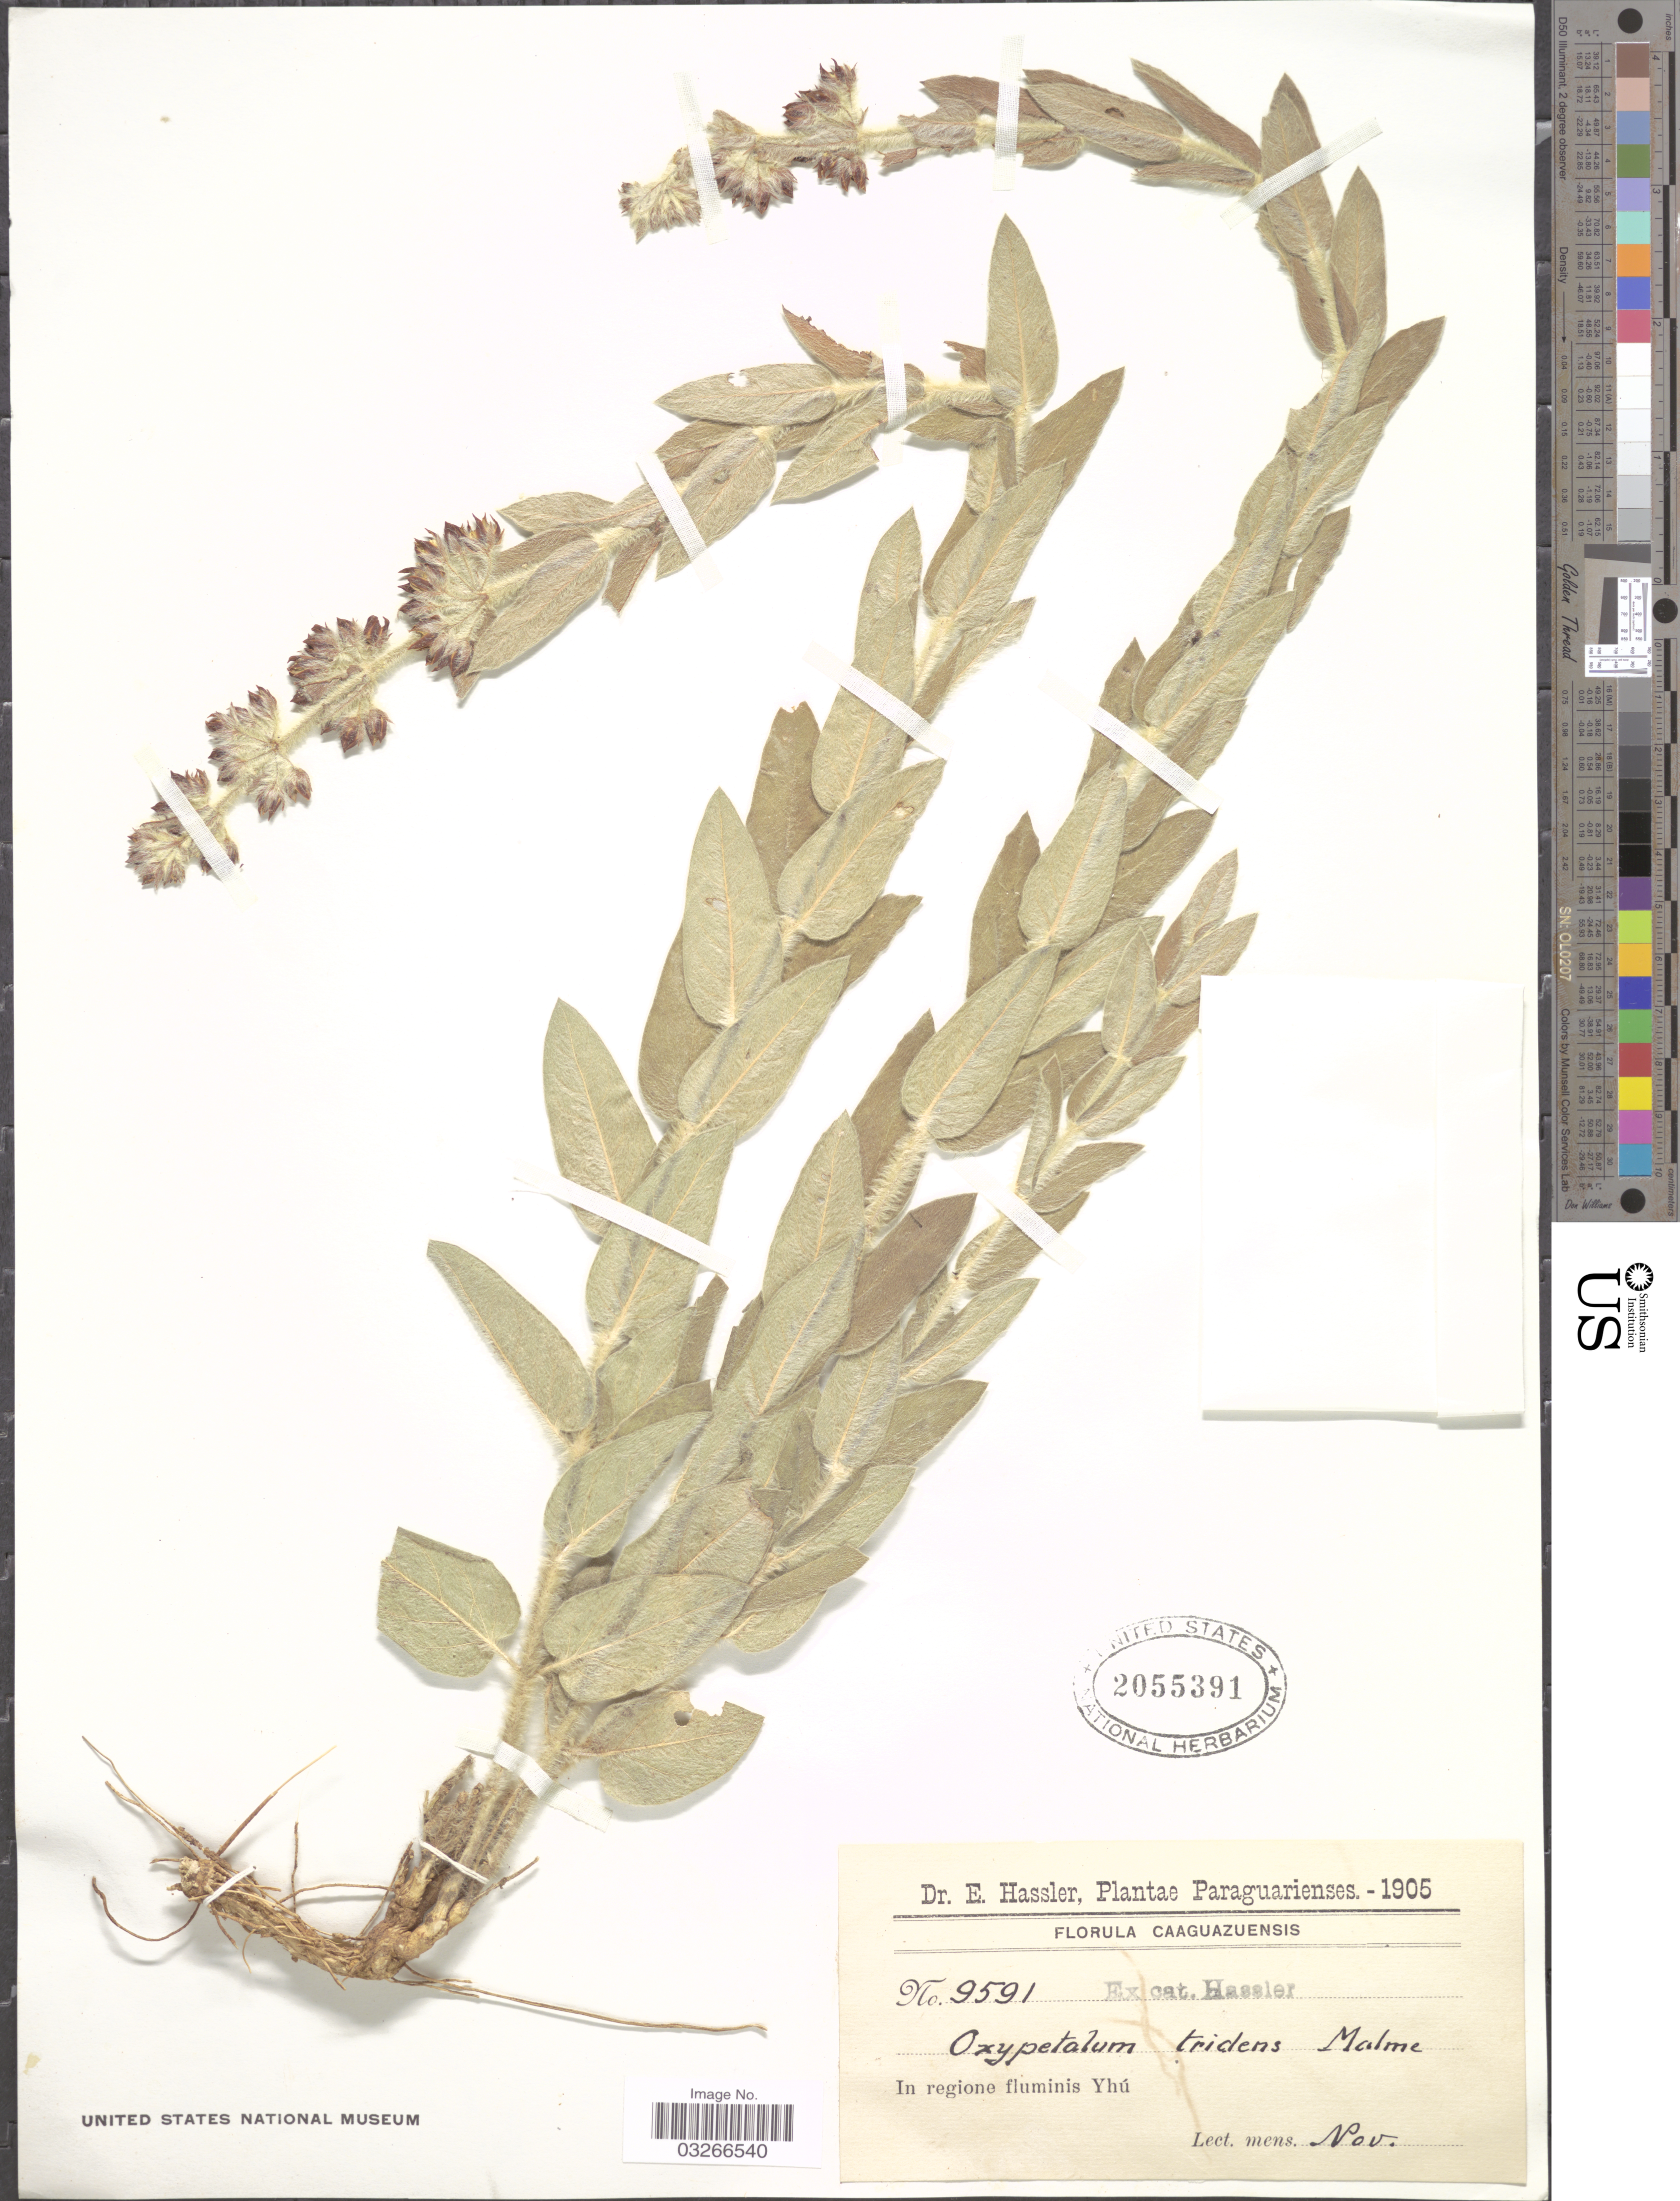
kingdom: Plantae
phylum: Tracheophyta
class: Magnoliopsida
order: Gentianales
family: Apocynaceae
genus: Oxypetalum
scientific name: Oxypetalum tridens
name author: Malme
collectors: E. Hassler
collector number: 9591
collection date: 1905-11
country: Paraguay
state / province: Caaguazu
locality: In regione fluminis Yhú.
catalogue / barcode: US 2055391